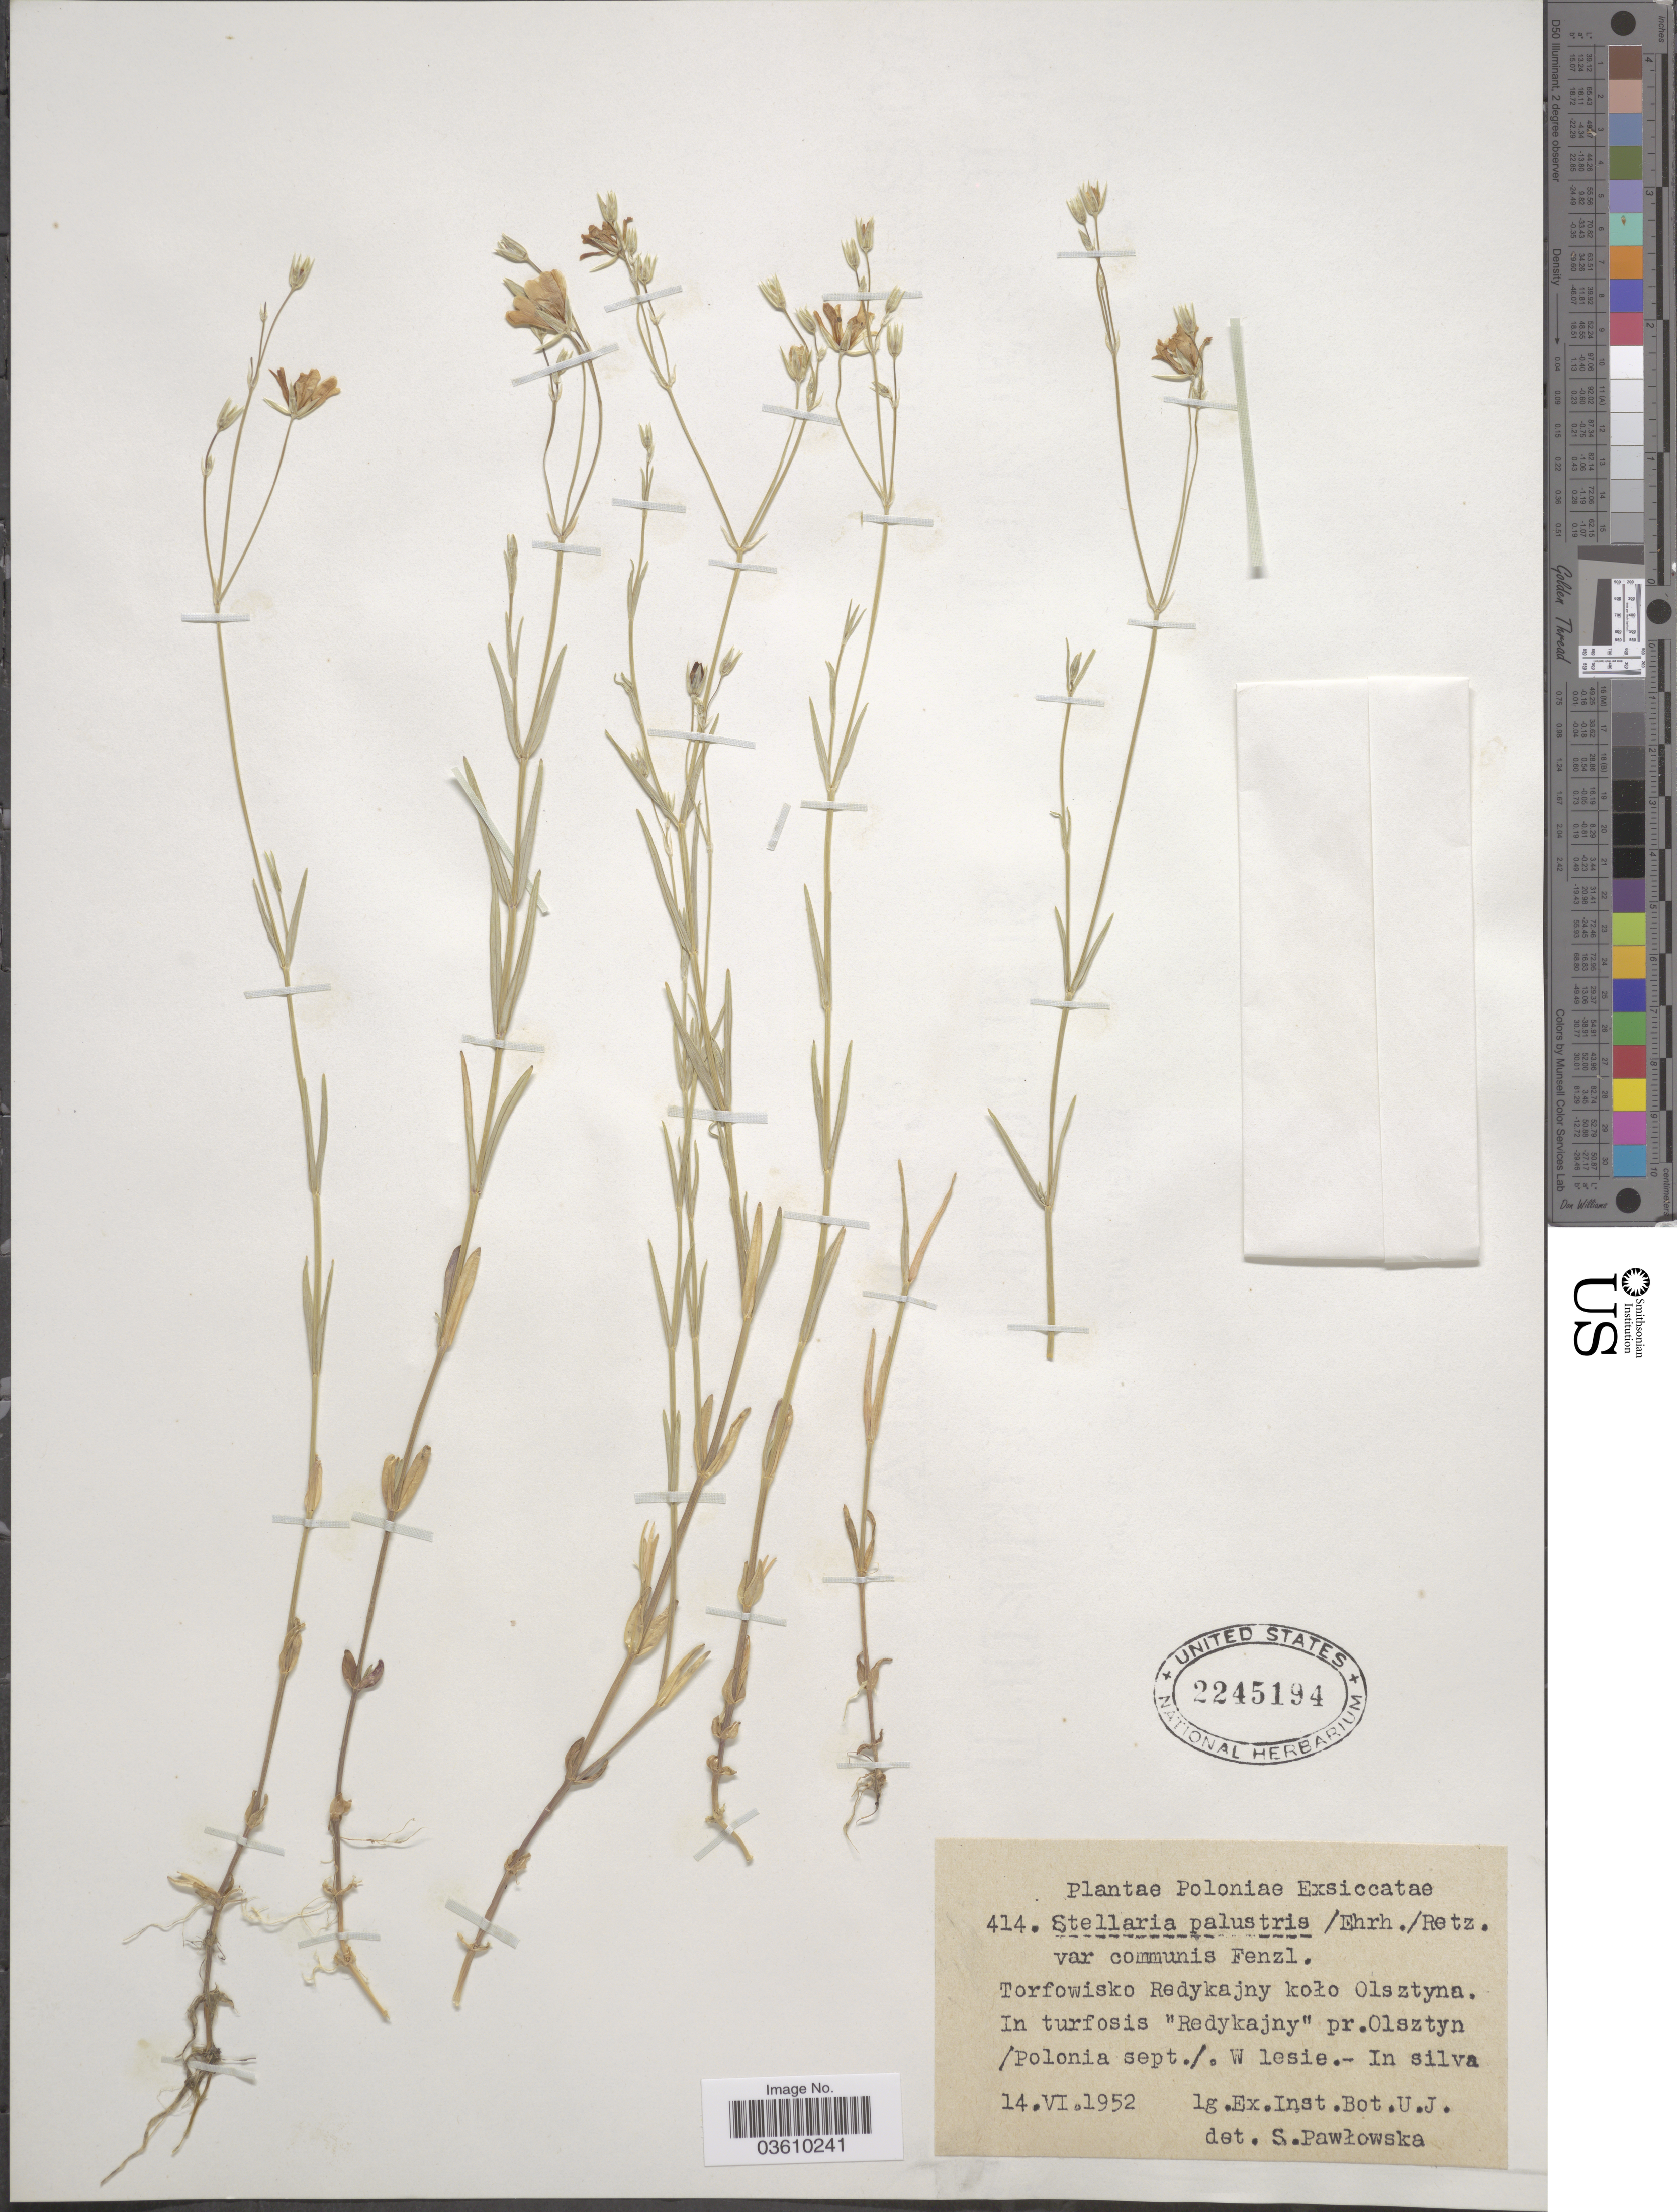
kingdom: Plantae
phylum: Tracheophyta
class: Magnoliopsida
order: Caryophyllales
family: Caryophyllaceae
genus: Stellaria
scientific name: Stellaria palustris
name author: Ehrh. ex Retz.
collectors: Exch. Inst. Bot. U.J.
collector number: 414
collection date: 1952-06-14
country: Poland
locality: Torfowisko Redykajny kolo Olsztyna. In turfosis "Redykajny" pr. Olsztyn/ Polonia sept./. W lesie.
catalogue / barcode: US 2245194